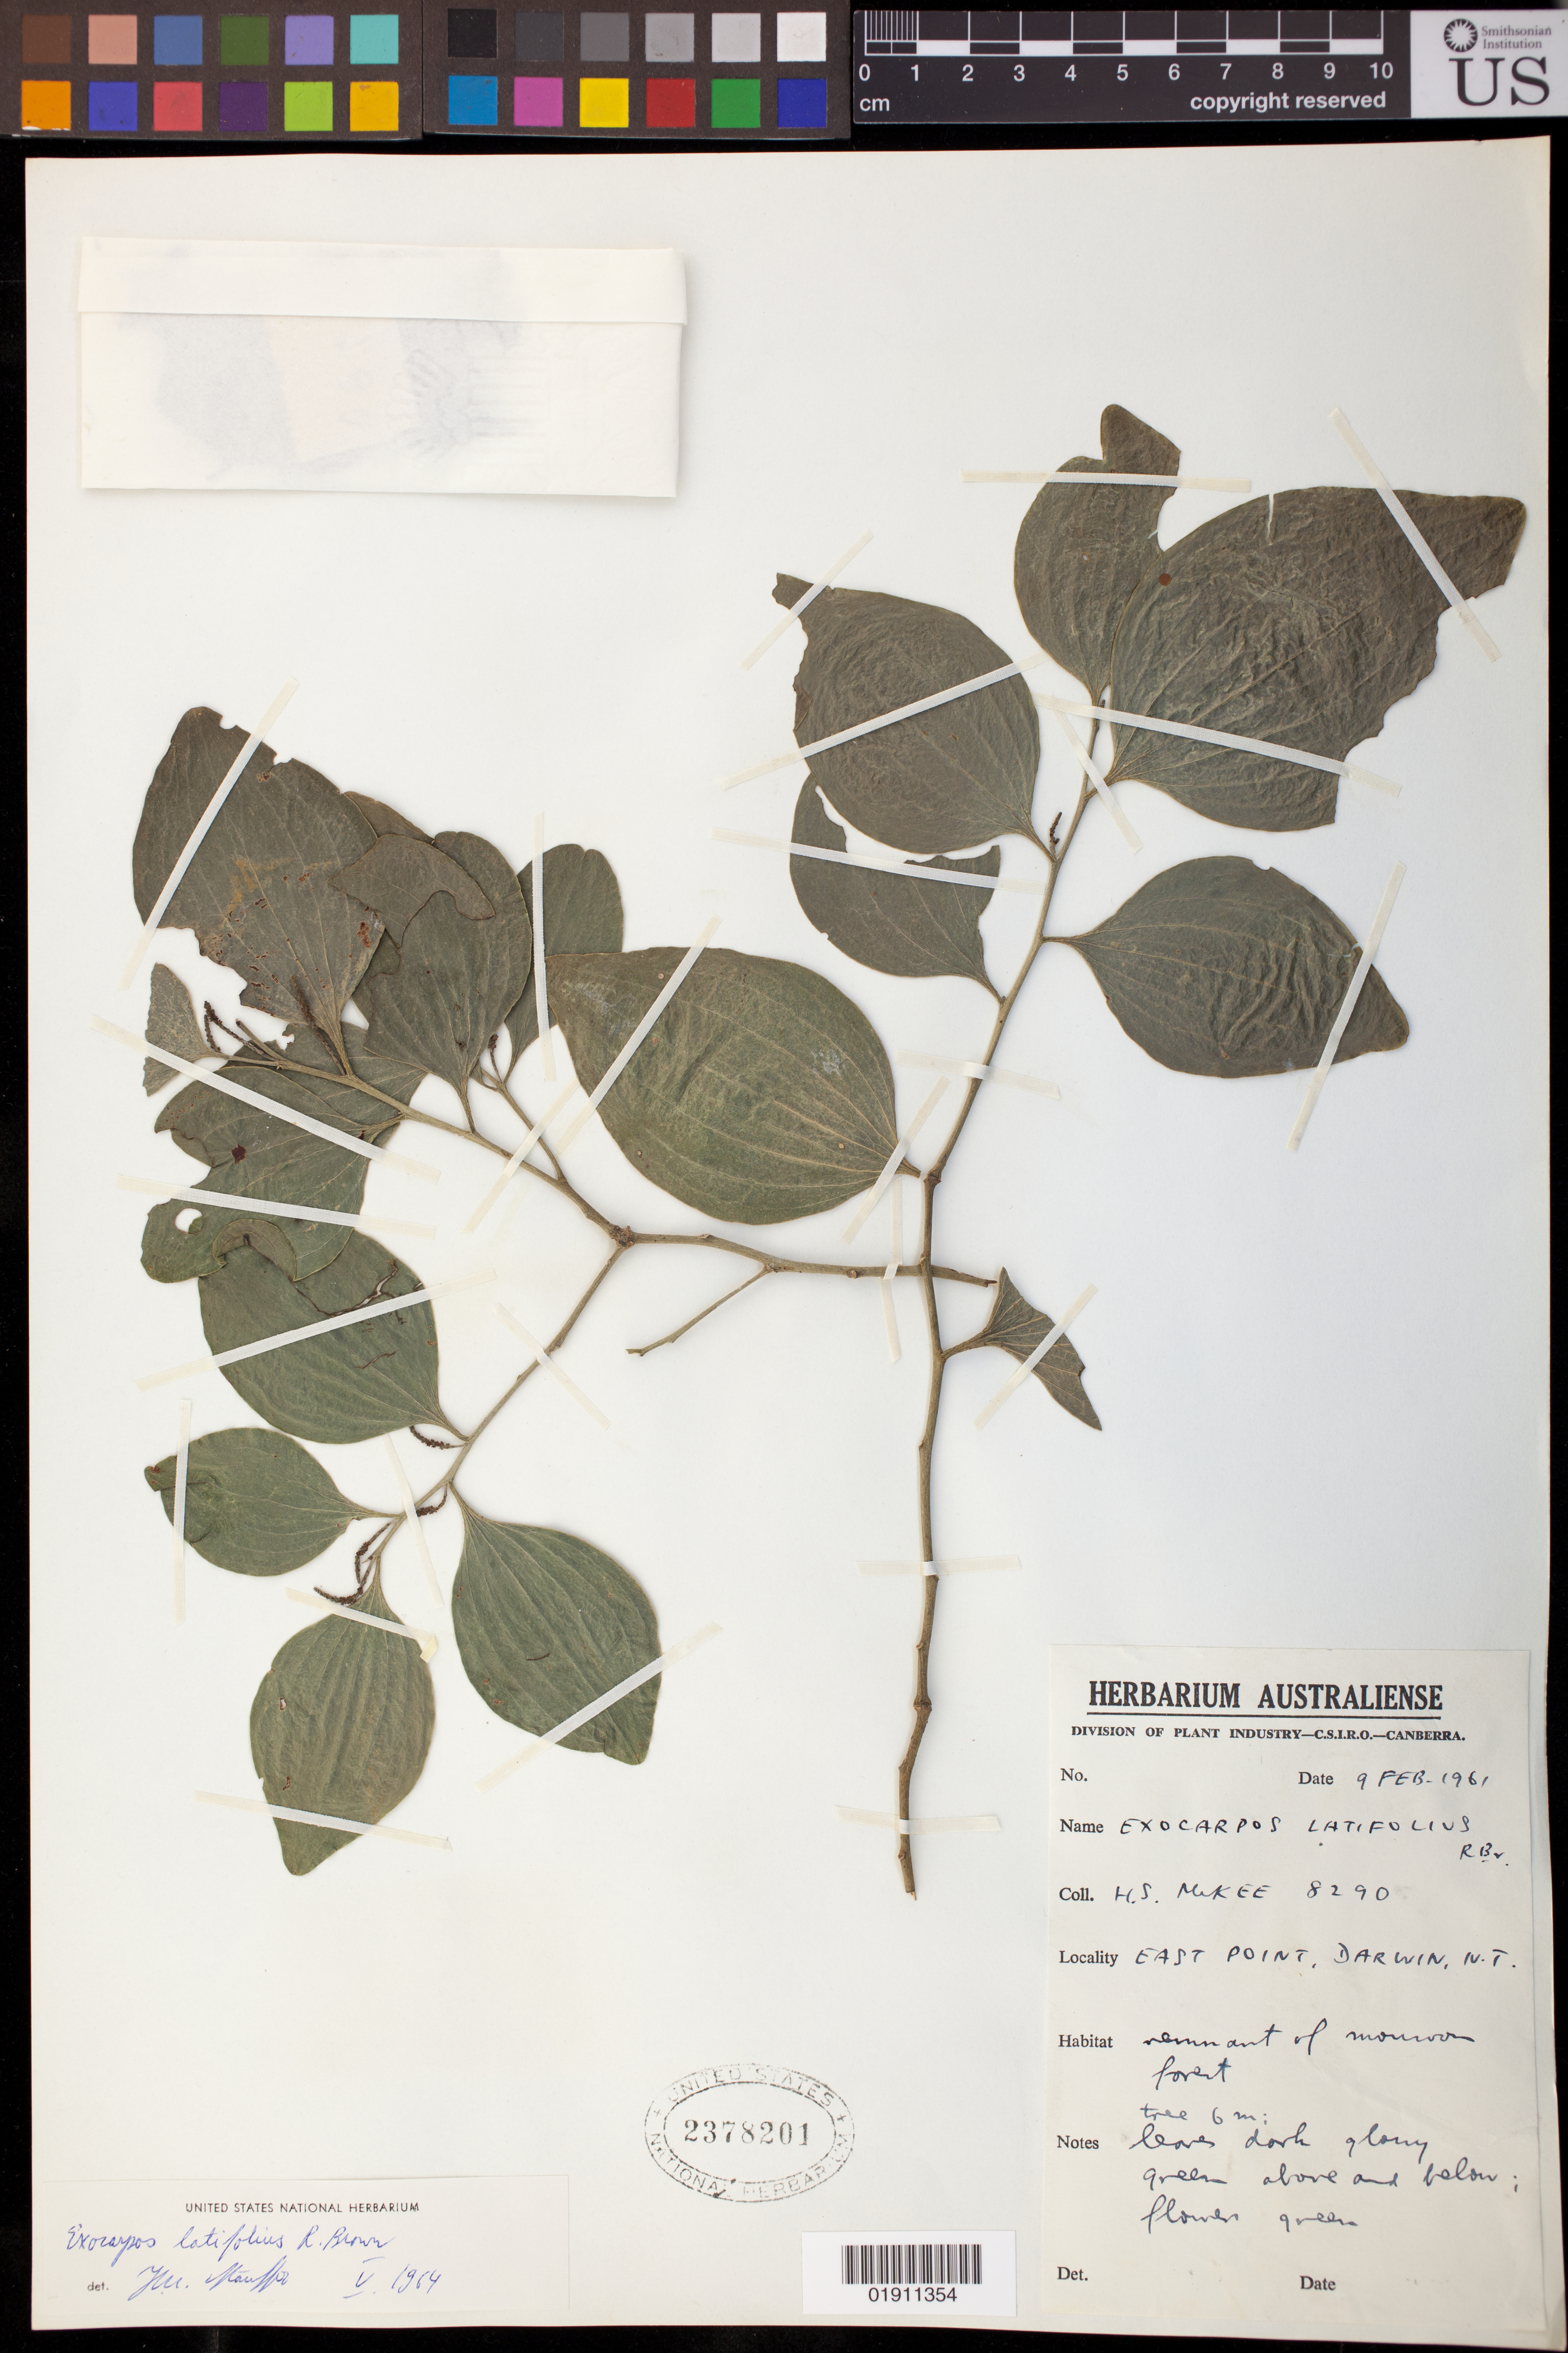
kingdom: Plantae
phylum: Tracheophyta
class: Magnoliopsida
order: Santalales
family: Santalaceae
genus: Exocarpos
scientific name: Exocarpos latifolius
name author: R. Br.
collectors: H. S. McKee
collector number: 8290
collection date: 1961-02-09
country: Australia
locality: East Point, Darwin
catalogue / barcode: US 2378201